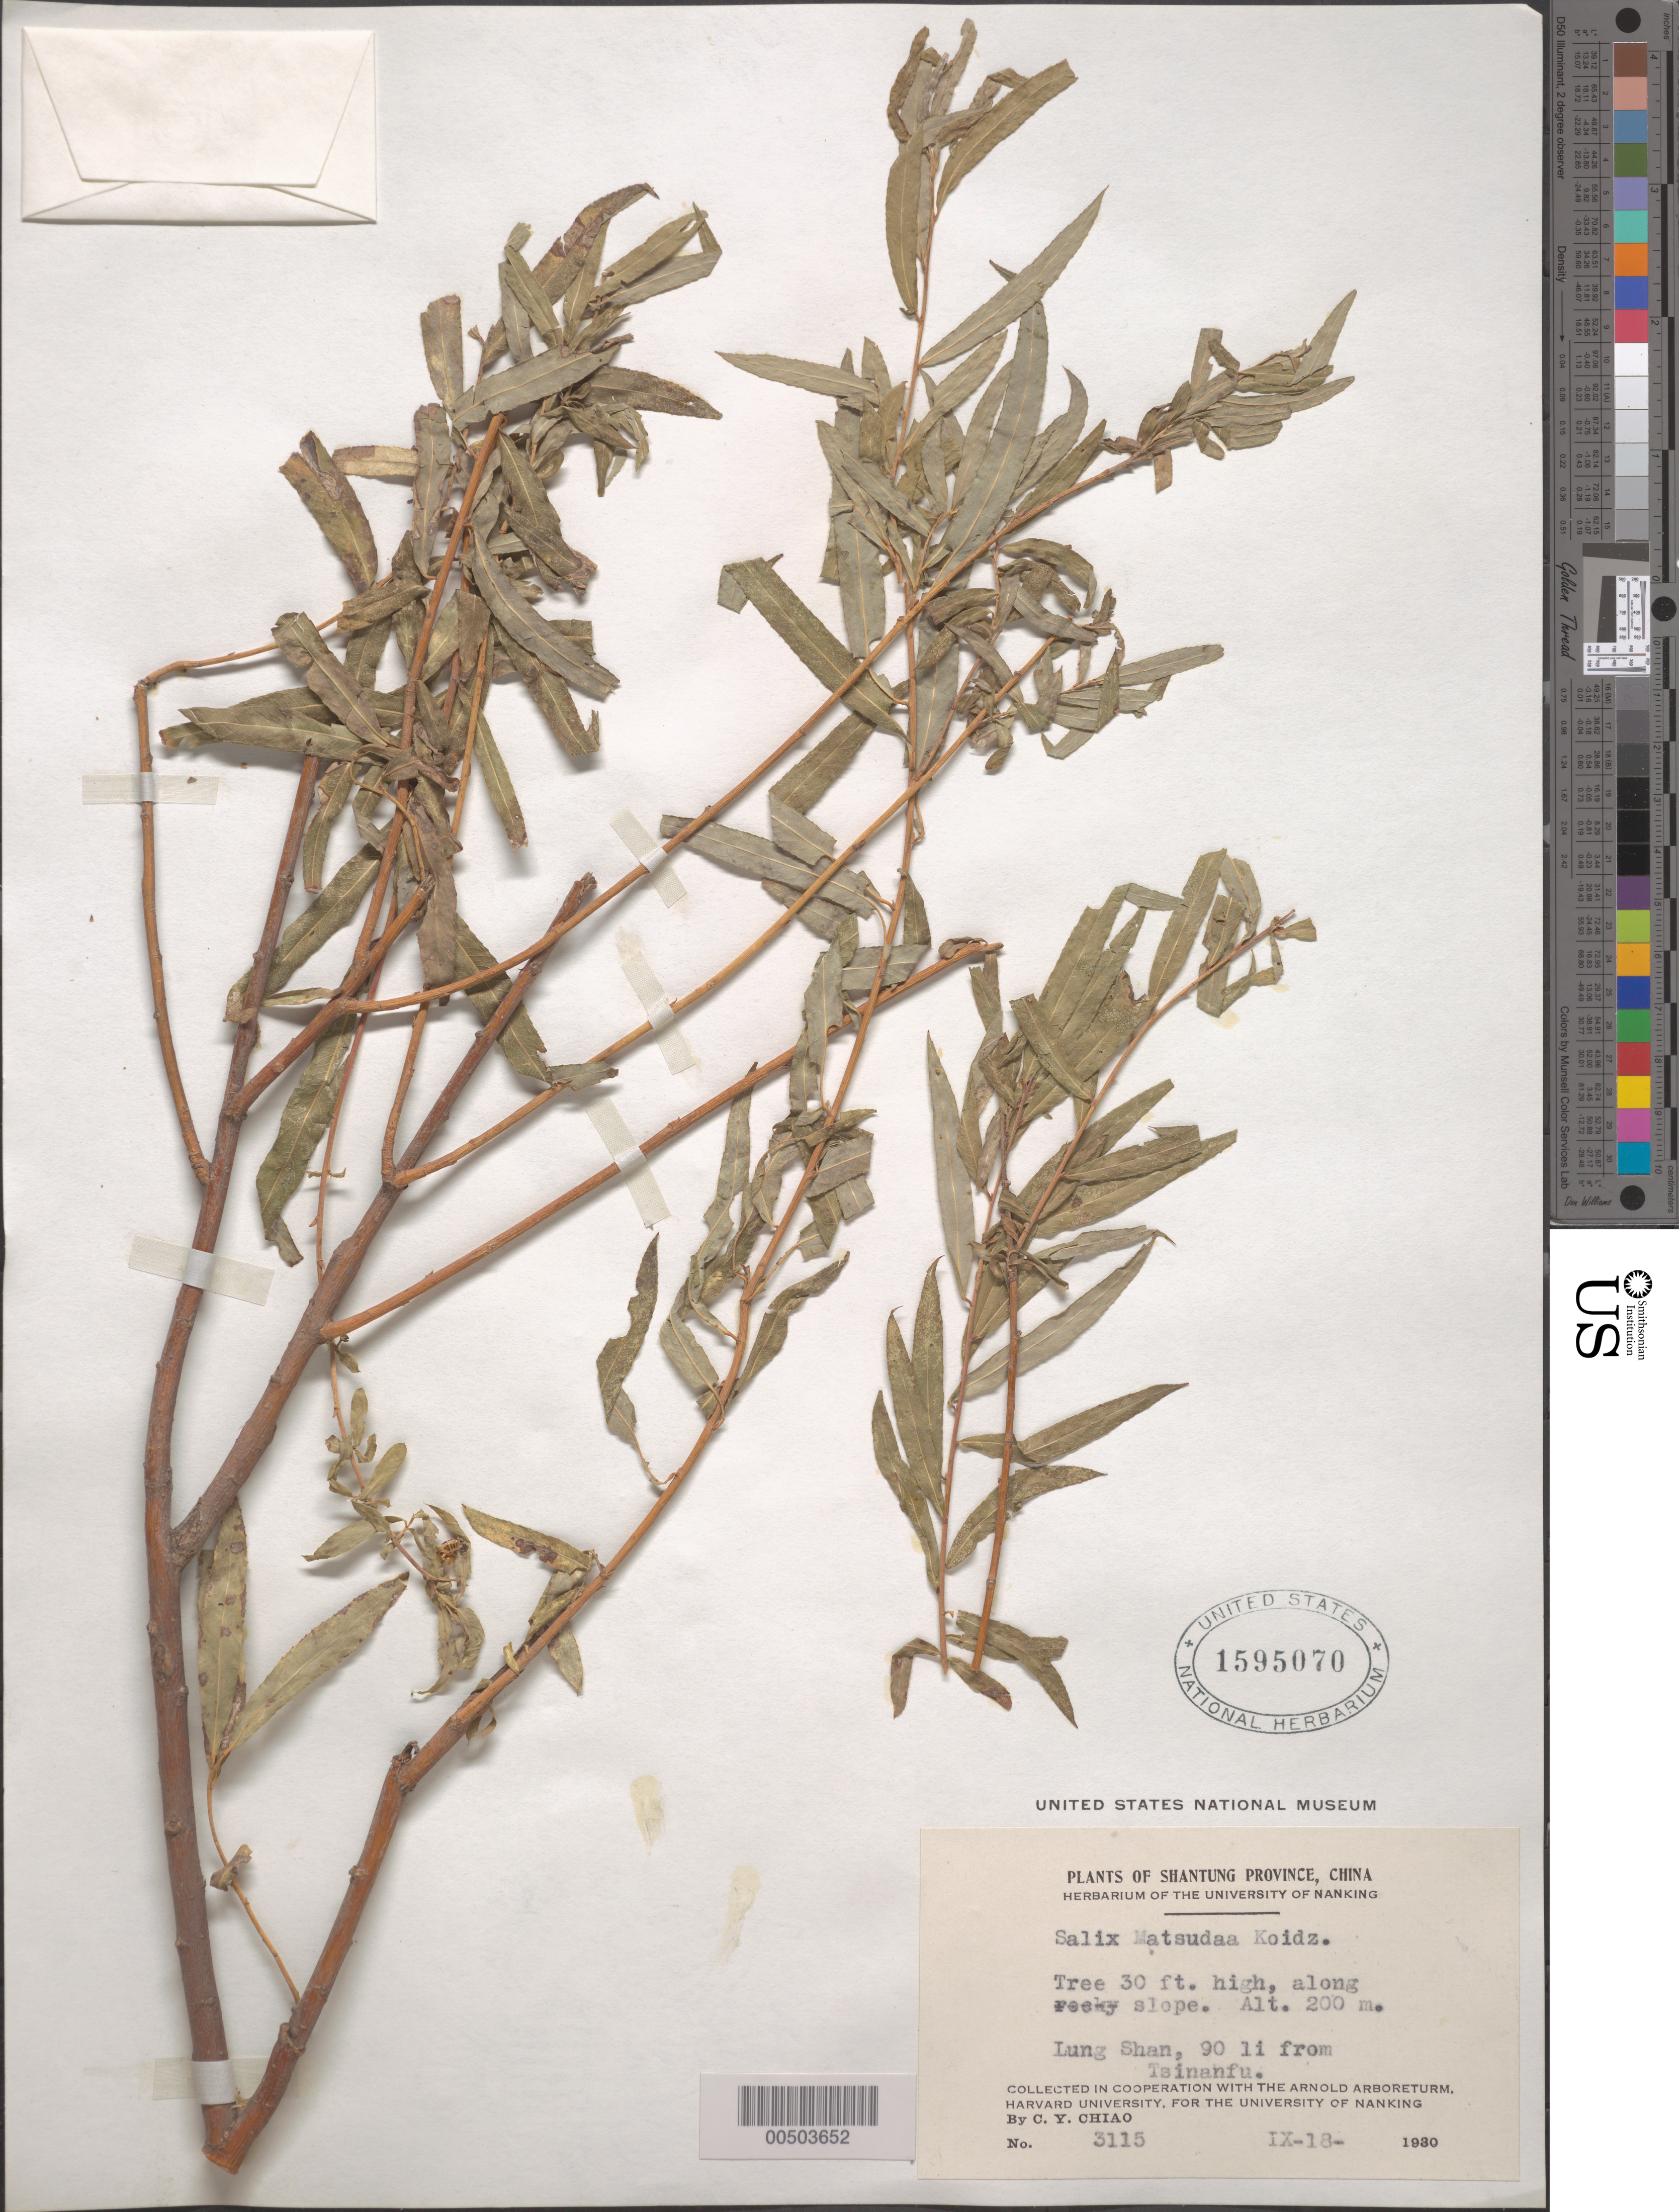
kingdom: Plantae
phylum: Tracheophyta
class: Magnoliopsida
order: Malpighiales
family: Salicaceae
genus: Salix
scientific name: Salix matsudana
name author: Koidz.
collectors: C. Y. Chiao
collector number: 3115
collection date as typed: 18 Sep 1930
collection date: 1930-09-18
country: China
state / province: Shandong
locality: Lung Shan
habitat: Tree 30 ft. high, along slope.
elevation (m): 200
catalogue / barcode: US 1595070